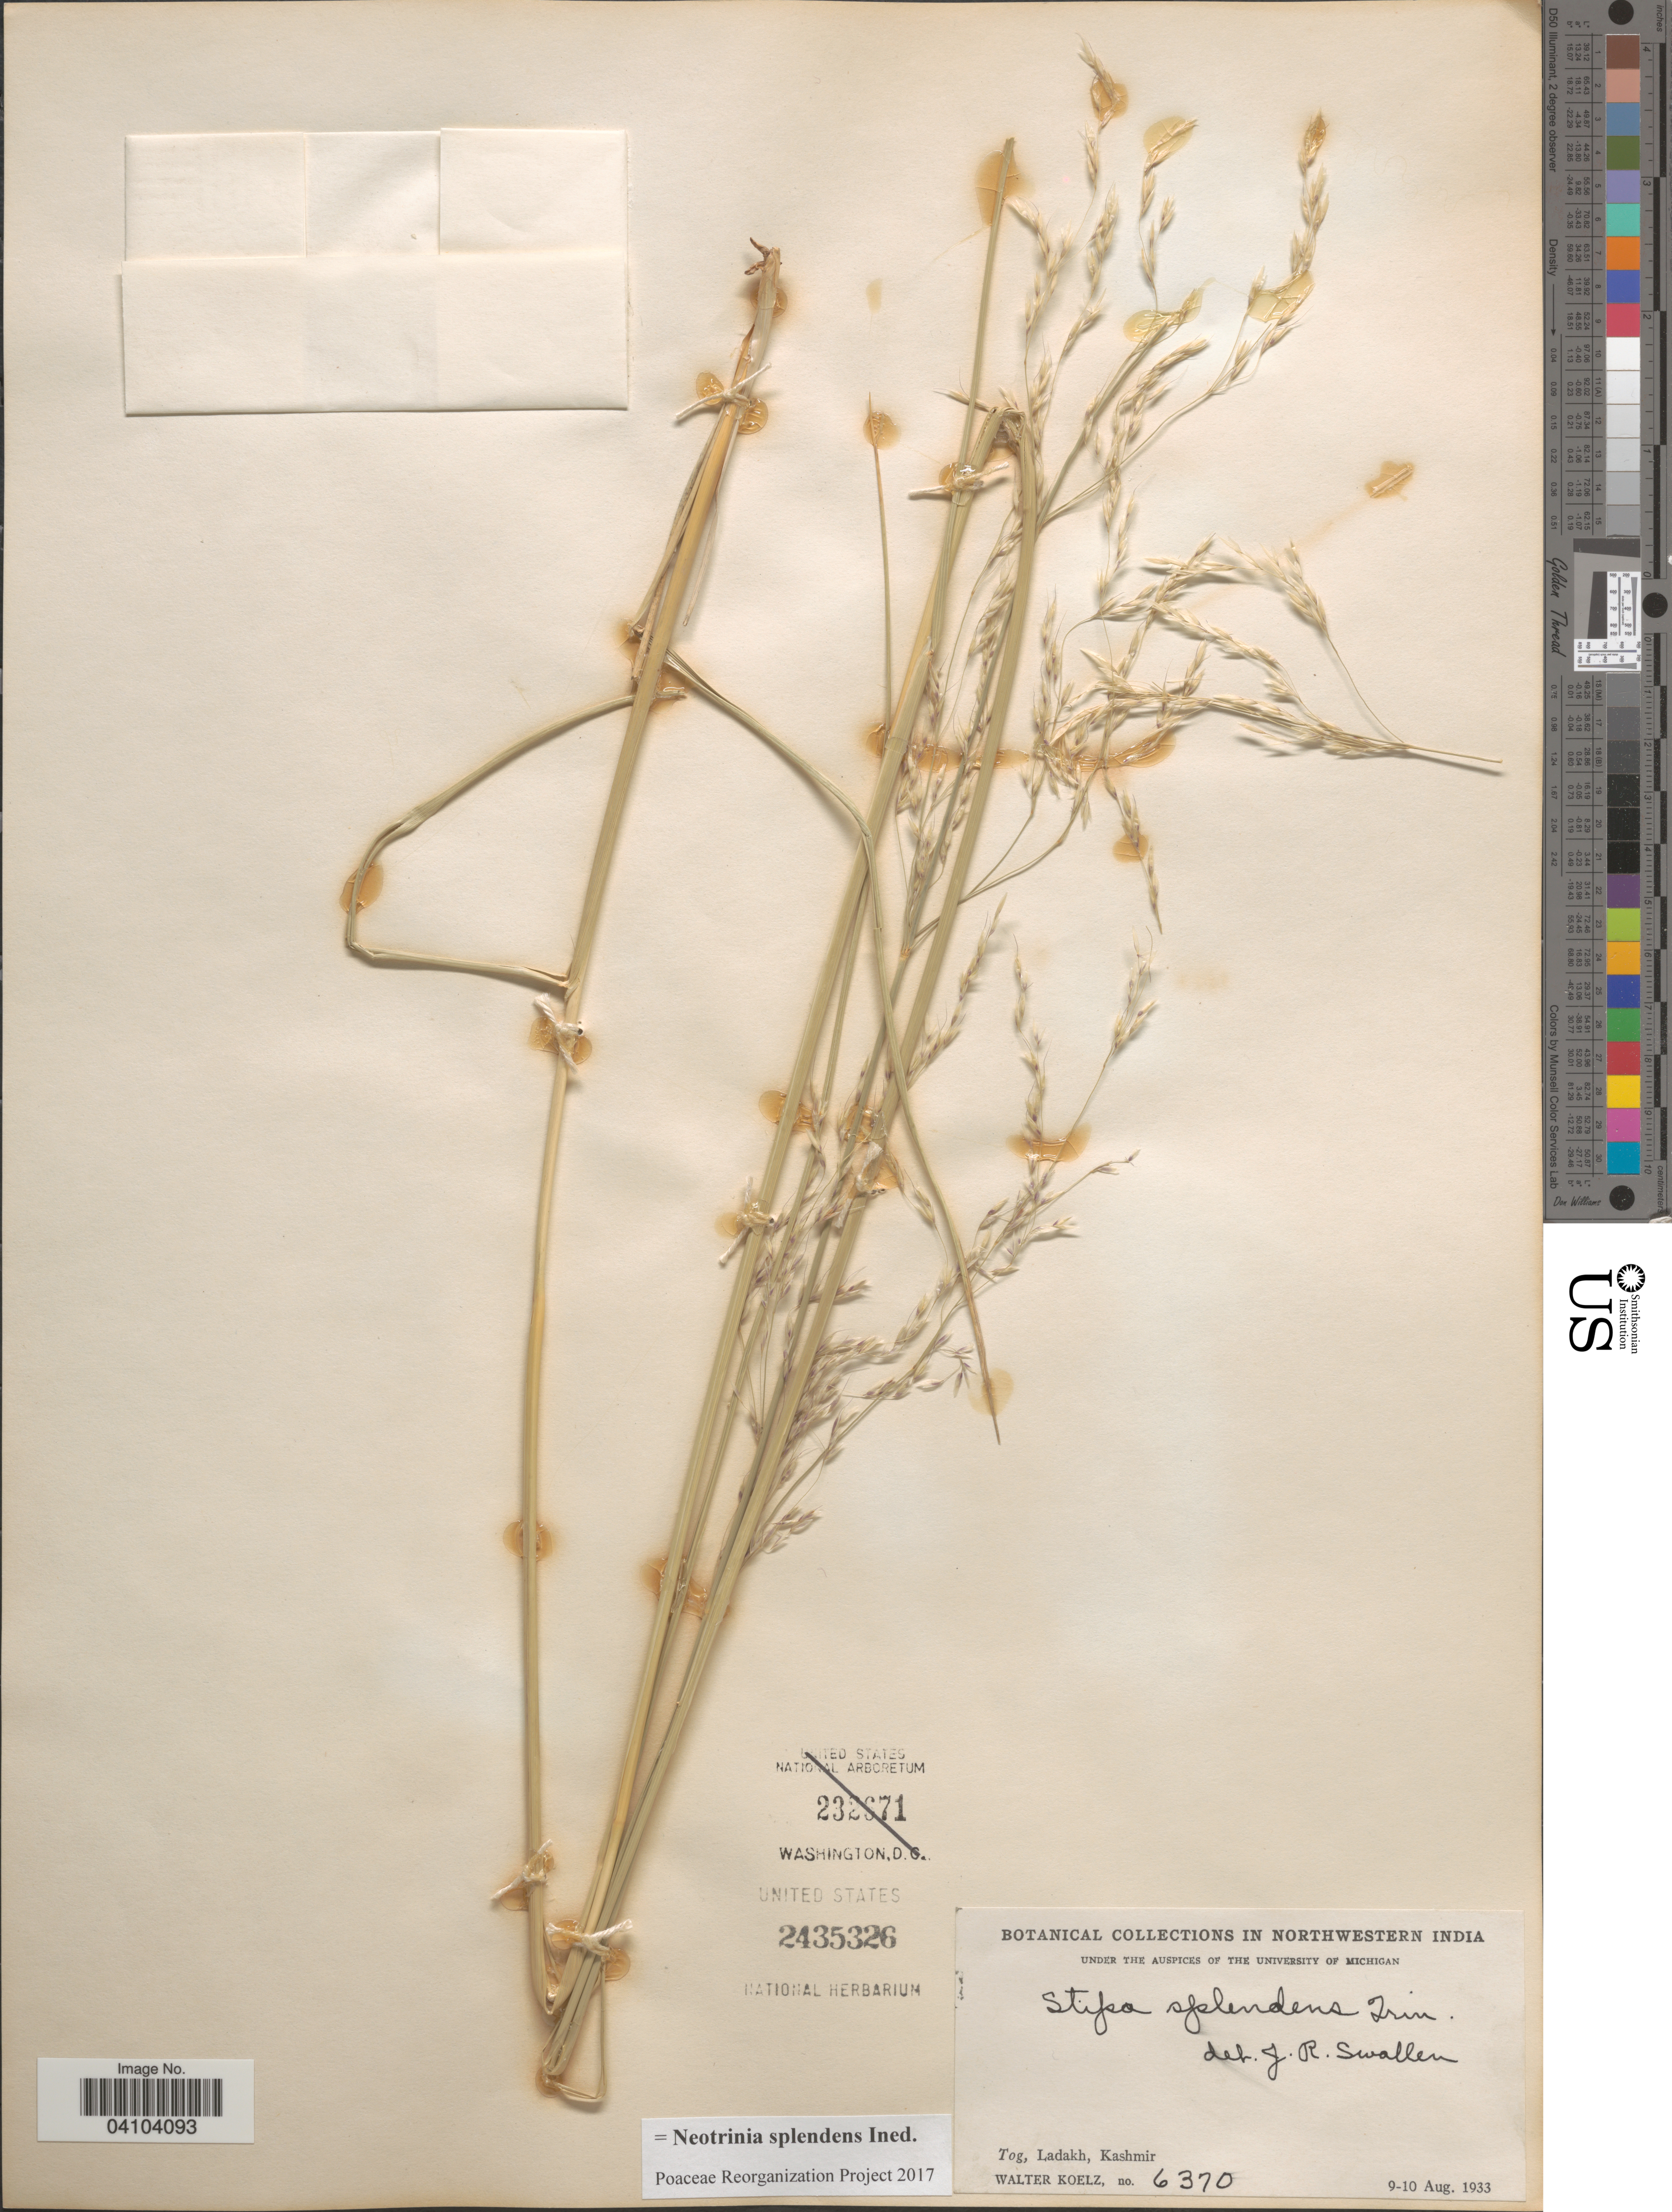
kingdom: Plantae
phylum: Tracheophyta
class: Liliopsida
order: Poales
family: Poaceae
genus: Neotrinia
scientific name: Neotrinia splendens (Trin.) M. Nobis, P.D. Gudkova & A. Nowak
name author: (Trin.)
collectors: W. N. Koelz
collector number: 6370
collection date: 1933-08-09/1933-08-10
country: India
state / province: Jammu and Kashmir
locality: Northwestern India. Tog, Ladakh, Kashmir.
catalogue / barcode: US 2435326